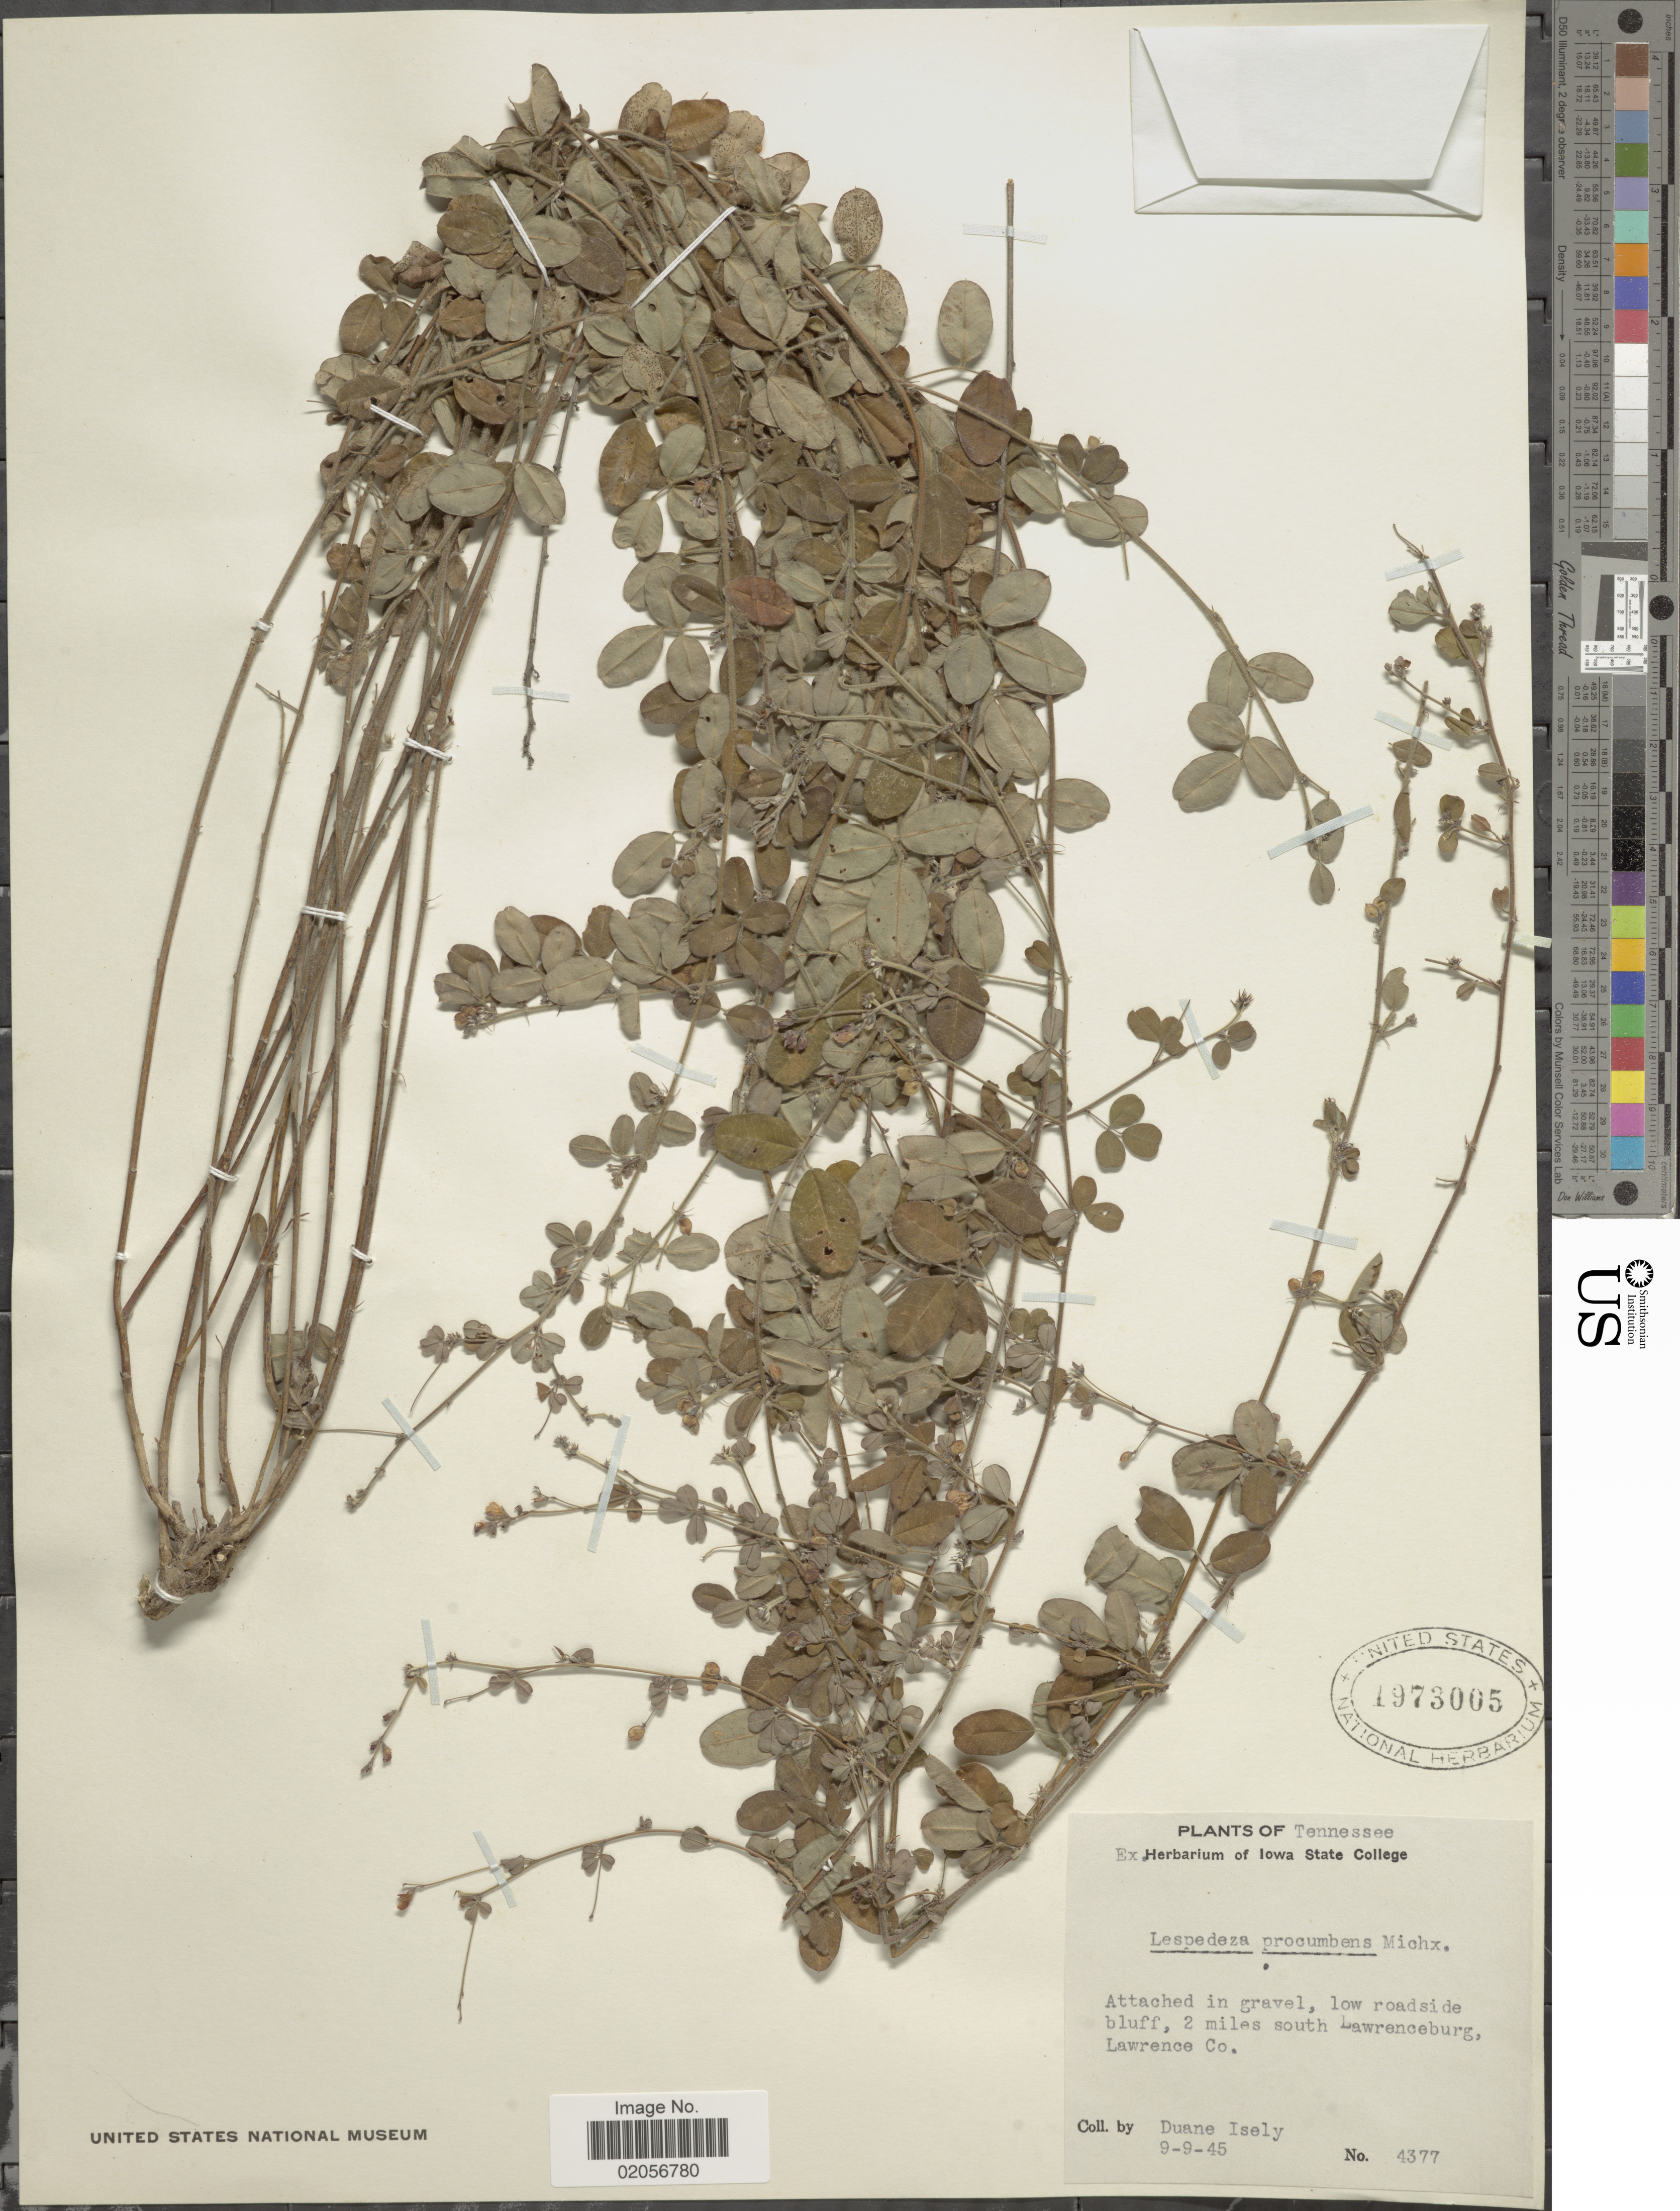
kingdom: Plantae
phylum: Tracheophyta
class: Magnoliopsida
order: Fabales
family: Fabaceae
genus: Lespedeza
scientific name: Lespedeza procumbens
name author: Michx.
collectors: D. Isely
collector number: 4377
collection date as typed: Transcribed d/m/y: 9/9/45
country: United States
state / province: Tennessee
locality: Attached in gravel, low roadside bluff, 2 miles south of Lawrenceburg, Lawrence Co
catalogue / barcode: US 1973005